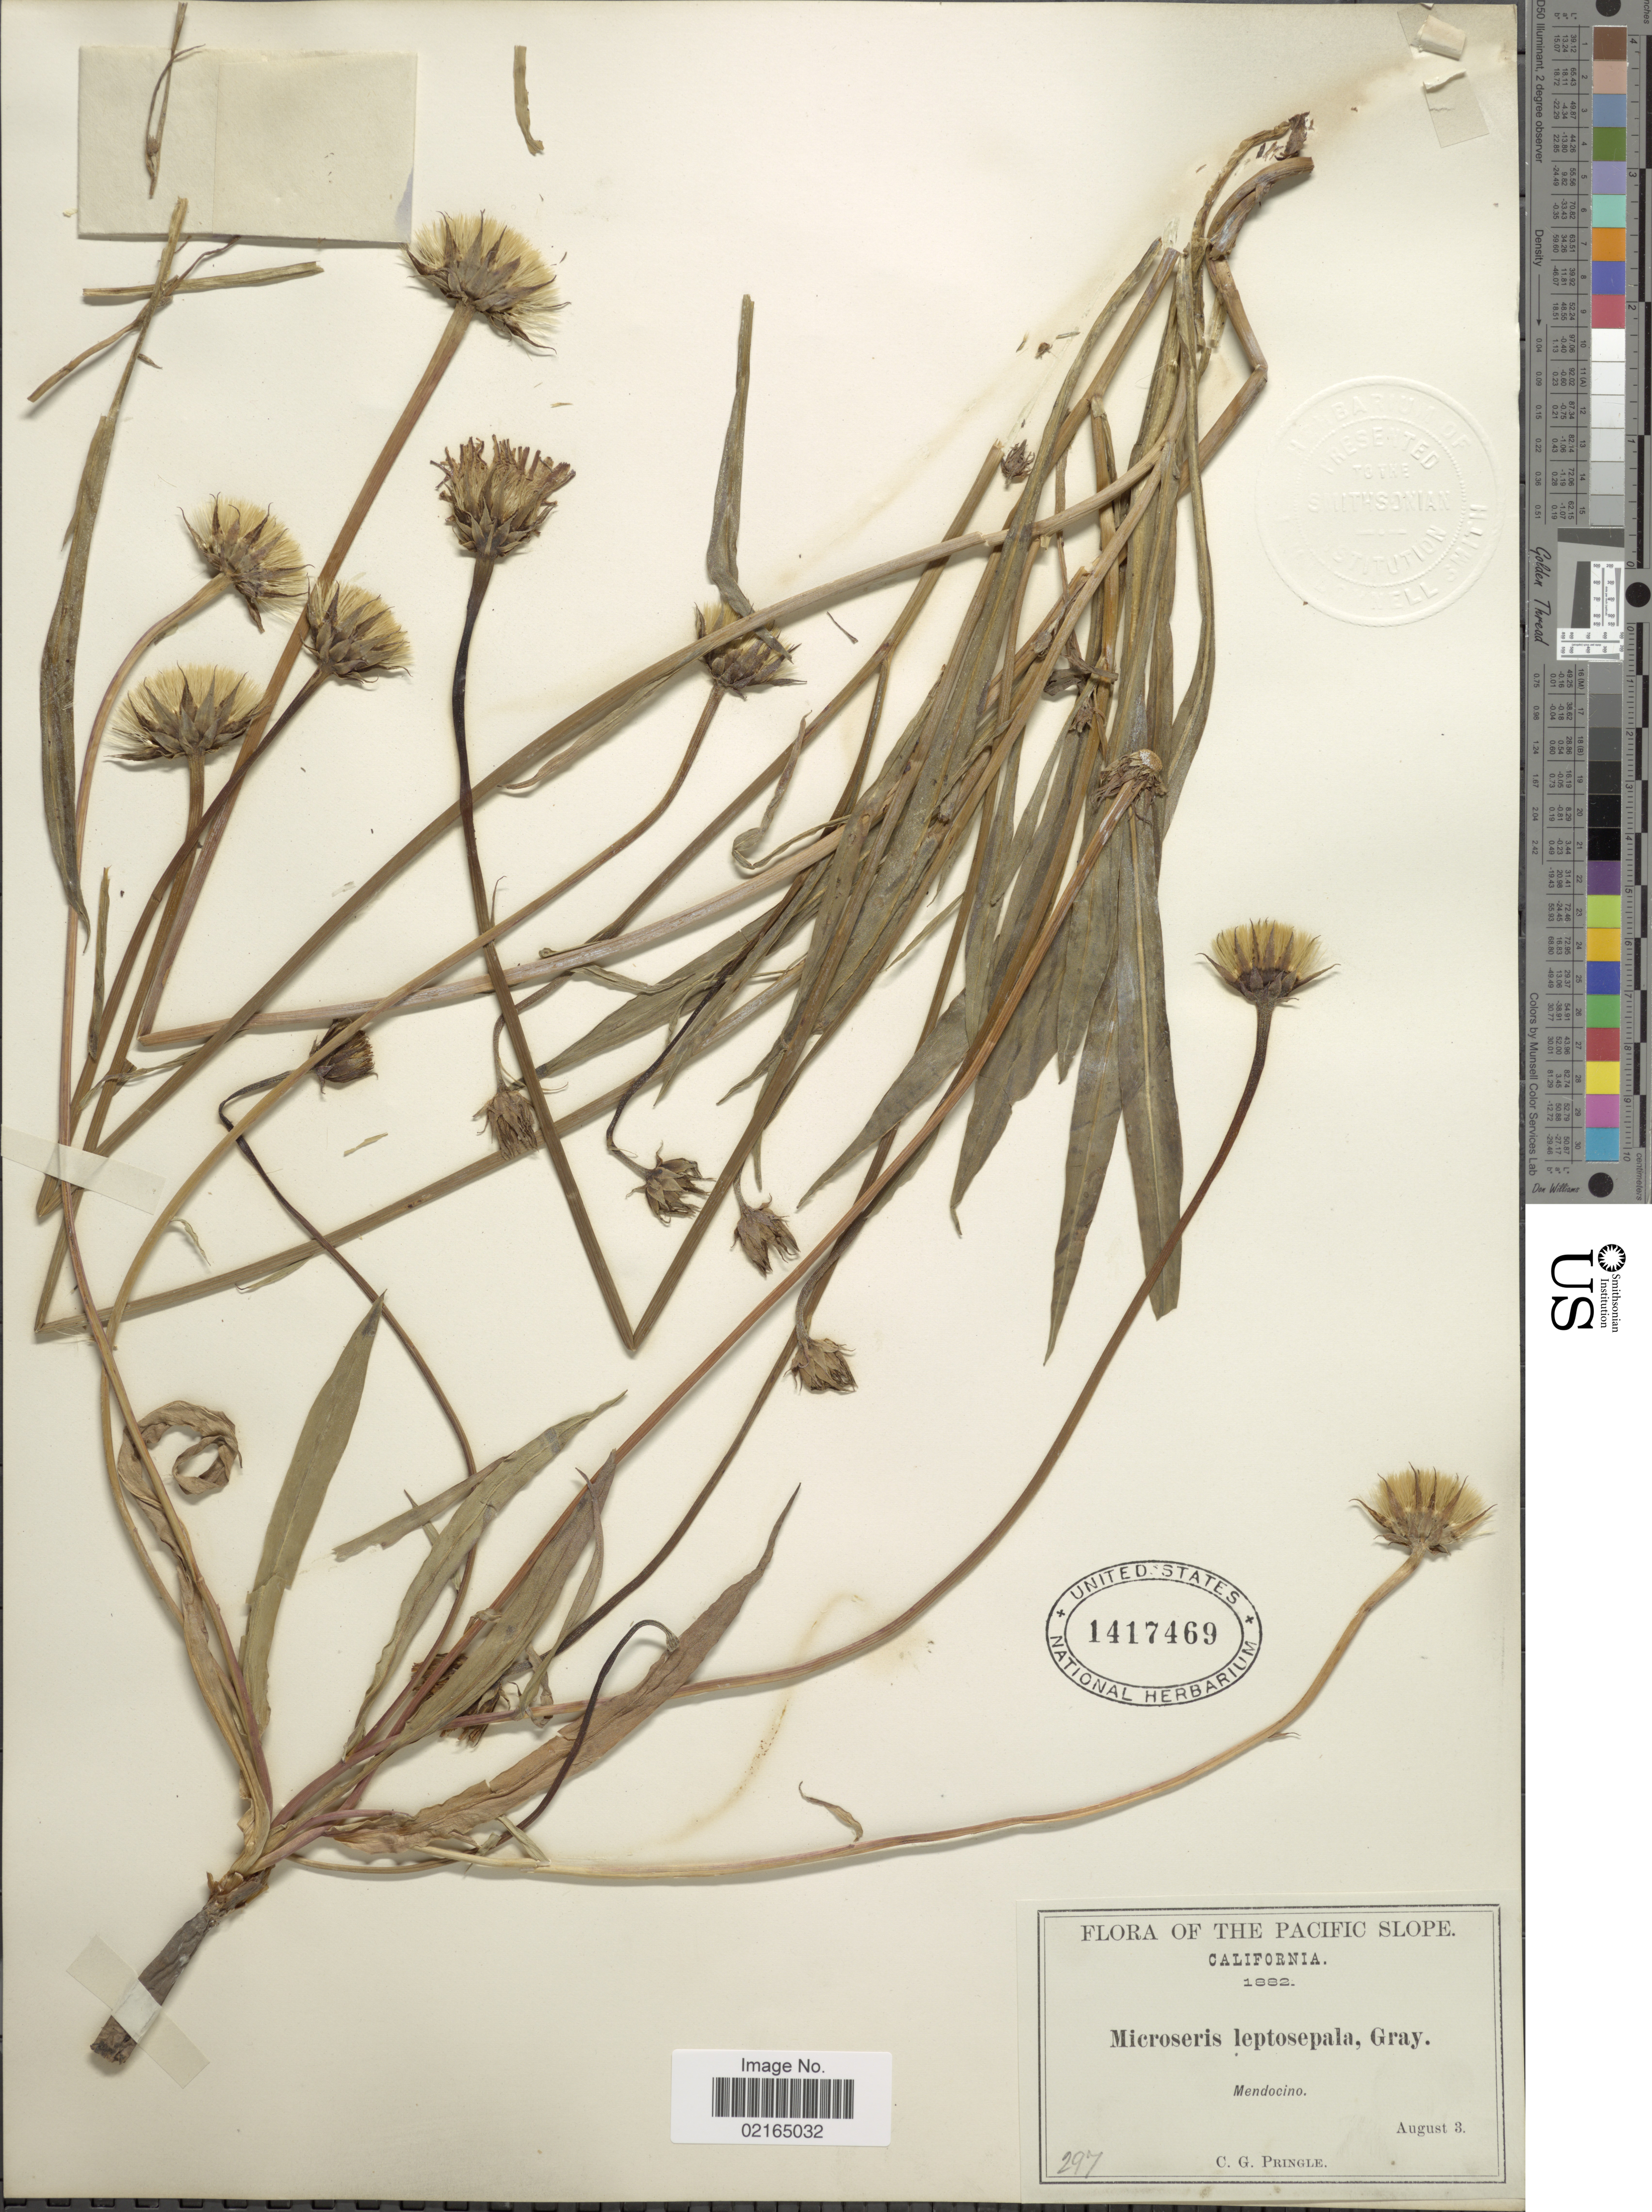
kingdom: Plantae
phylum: Tracheophyta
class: Magnoliopsida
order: Asterales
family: Asteraceae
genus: Microseris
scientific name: Microseris laciniata subsp. leptosepala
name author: (Nutt.) K.L. Chambers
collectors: C. G. Pringle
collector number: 297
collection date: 1882-08-03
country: United States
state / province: California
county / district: Mendocino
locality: Pacific Coast, Mendocino.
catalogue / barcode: US 1417469